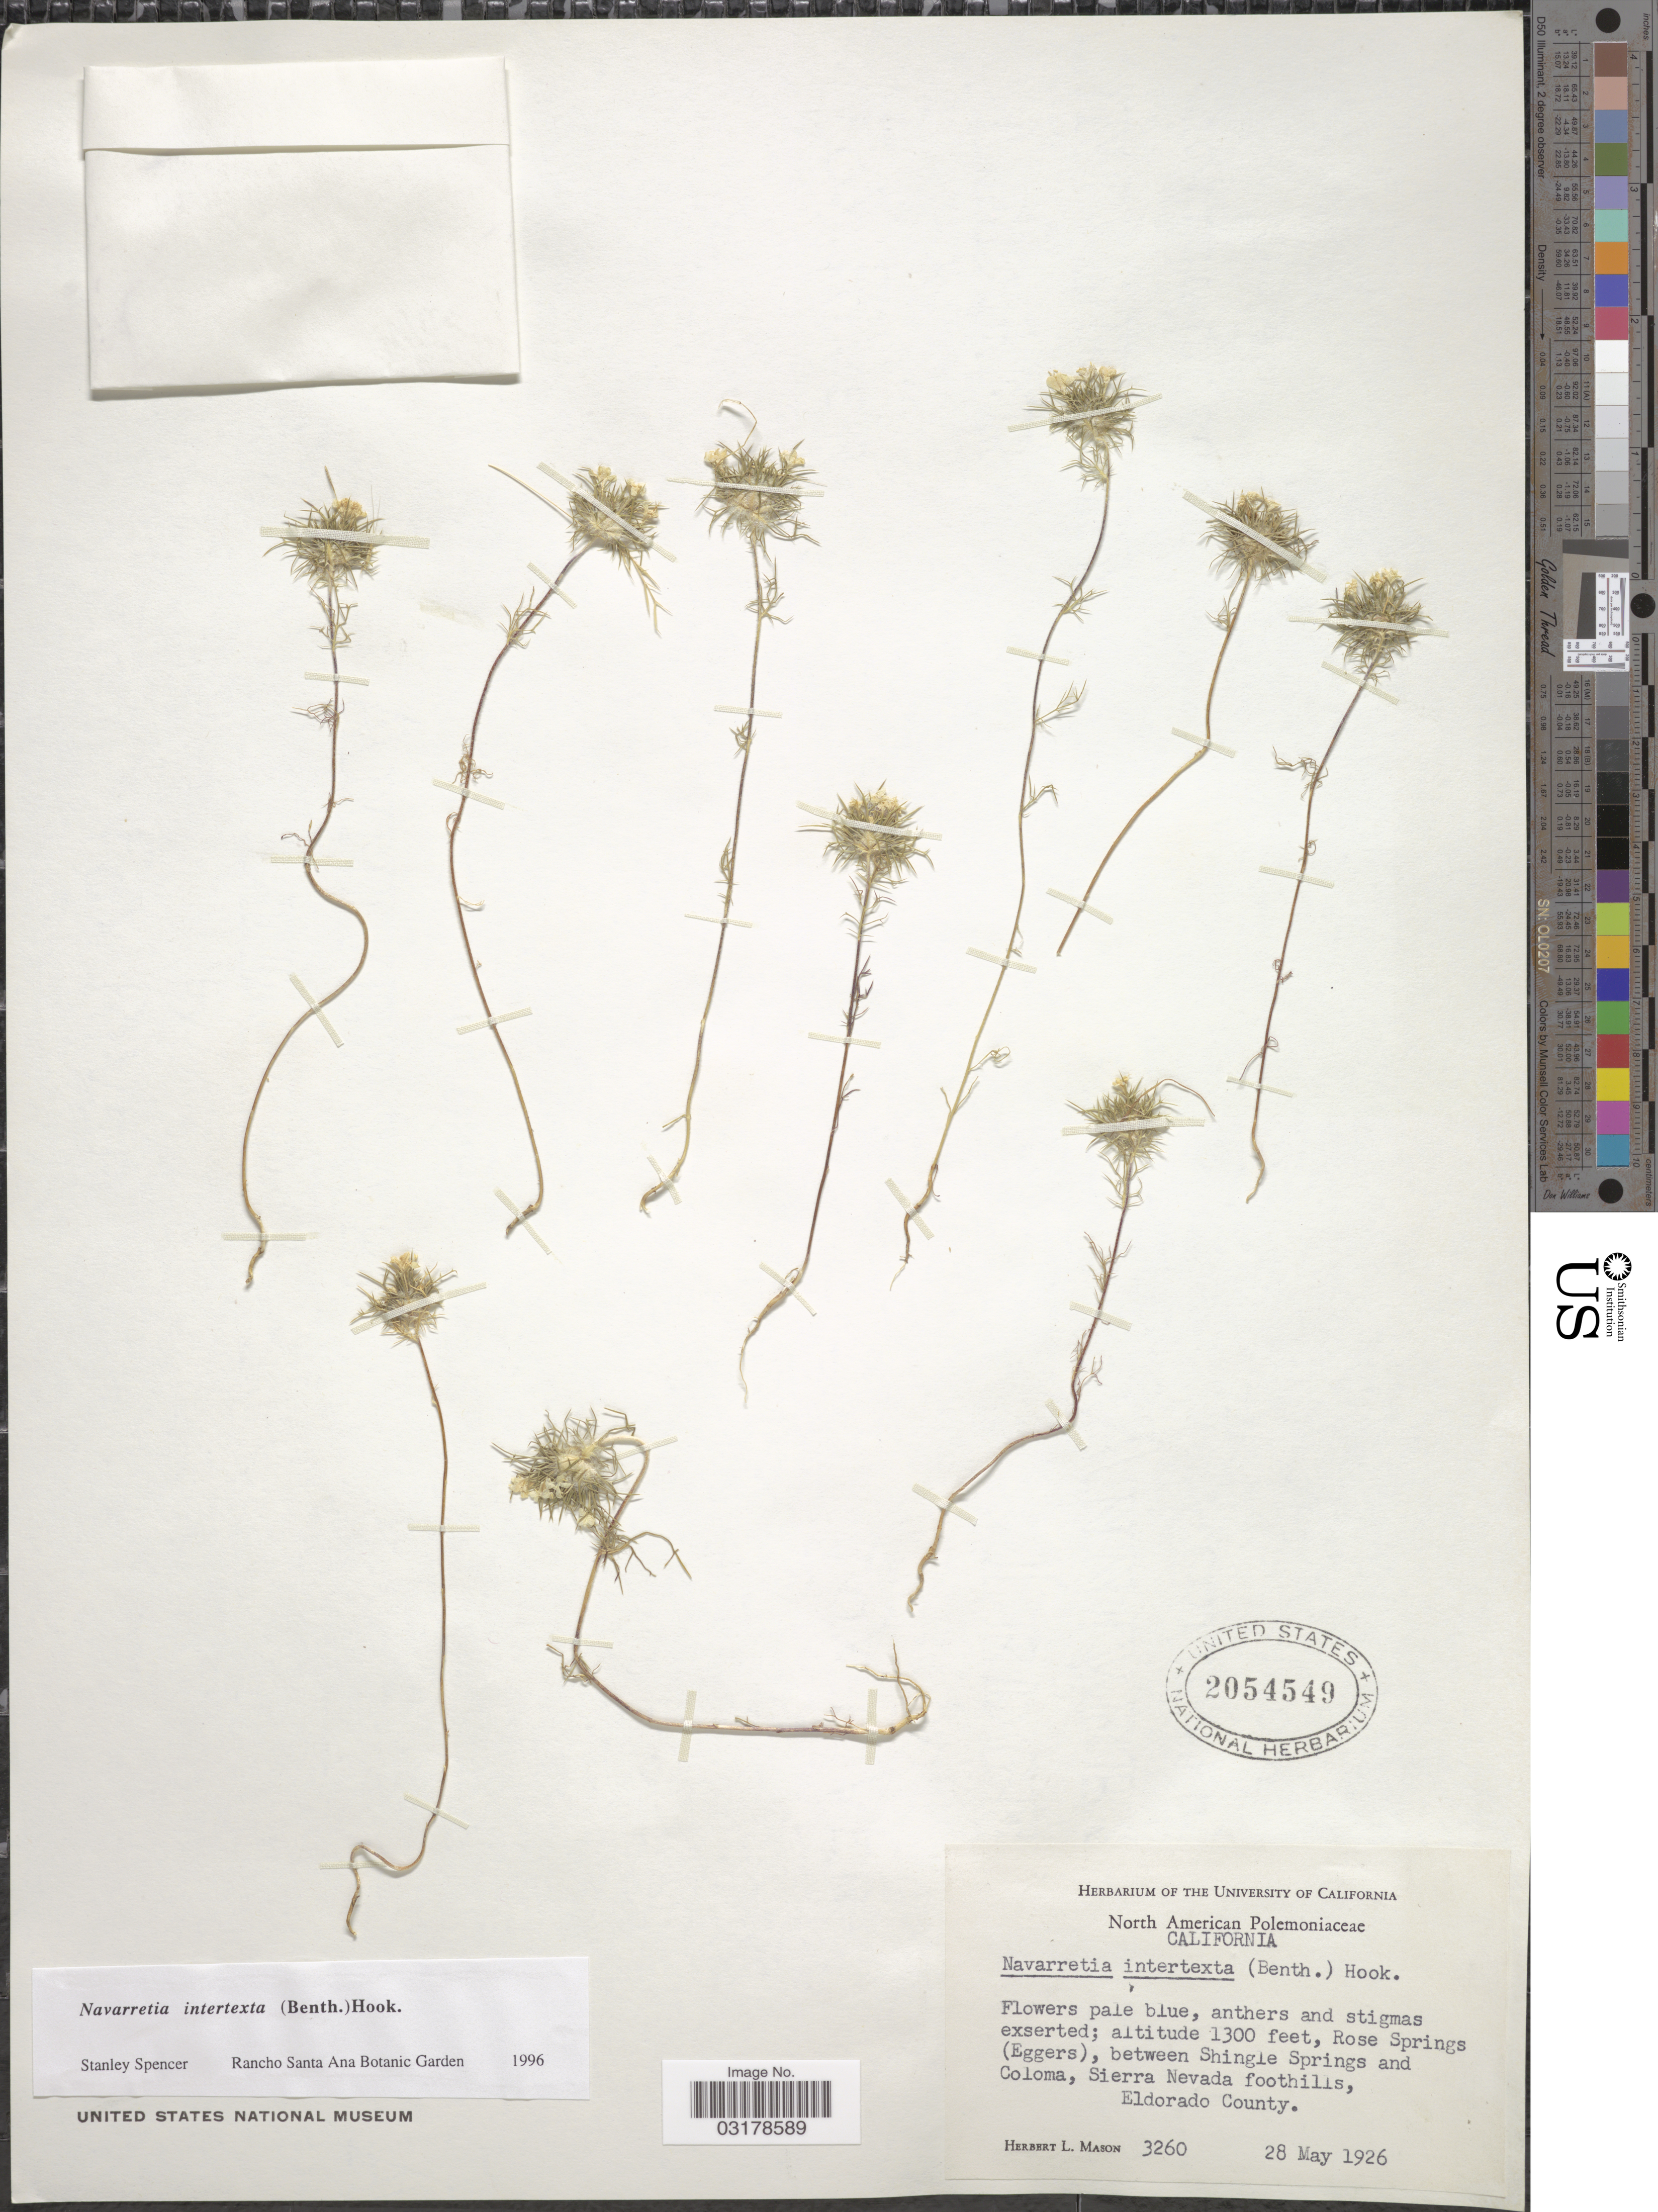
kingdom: Plantae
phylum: Tracheophyta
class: Magnoliopsida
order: Ericales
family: Polemoniaceae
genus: Navarretia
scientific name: Navarretia intertexta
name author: (Benth.) Hook.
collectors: H. L. Mason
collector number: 3260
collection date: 1926-05-28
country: United States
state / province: California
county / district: El Dorado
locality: Rose Springs (Eggers), between Shingle Springs and Coloma, Sierra Nevada foothills, Eldorado County.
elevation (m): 396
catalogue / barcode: US 2054549